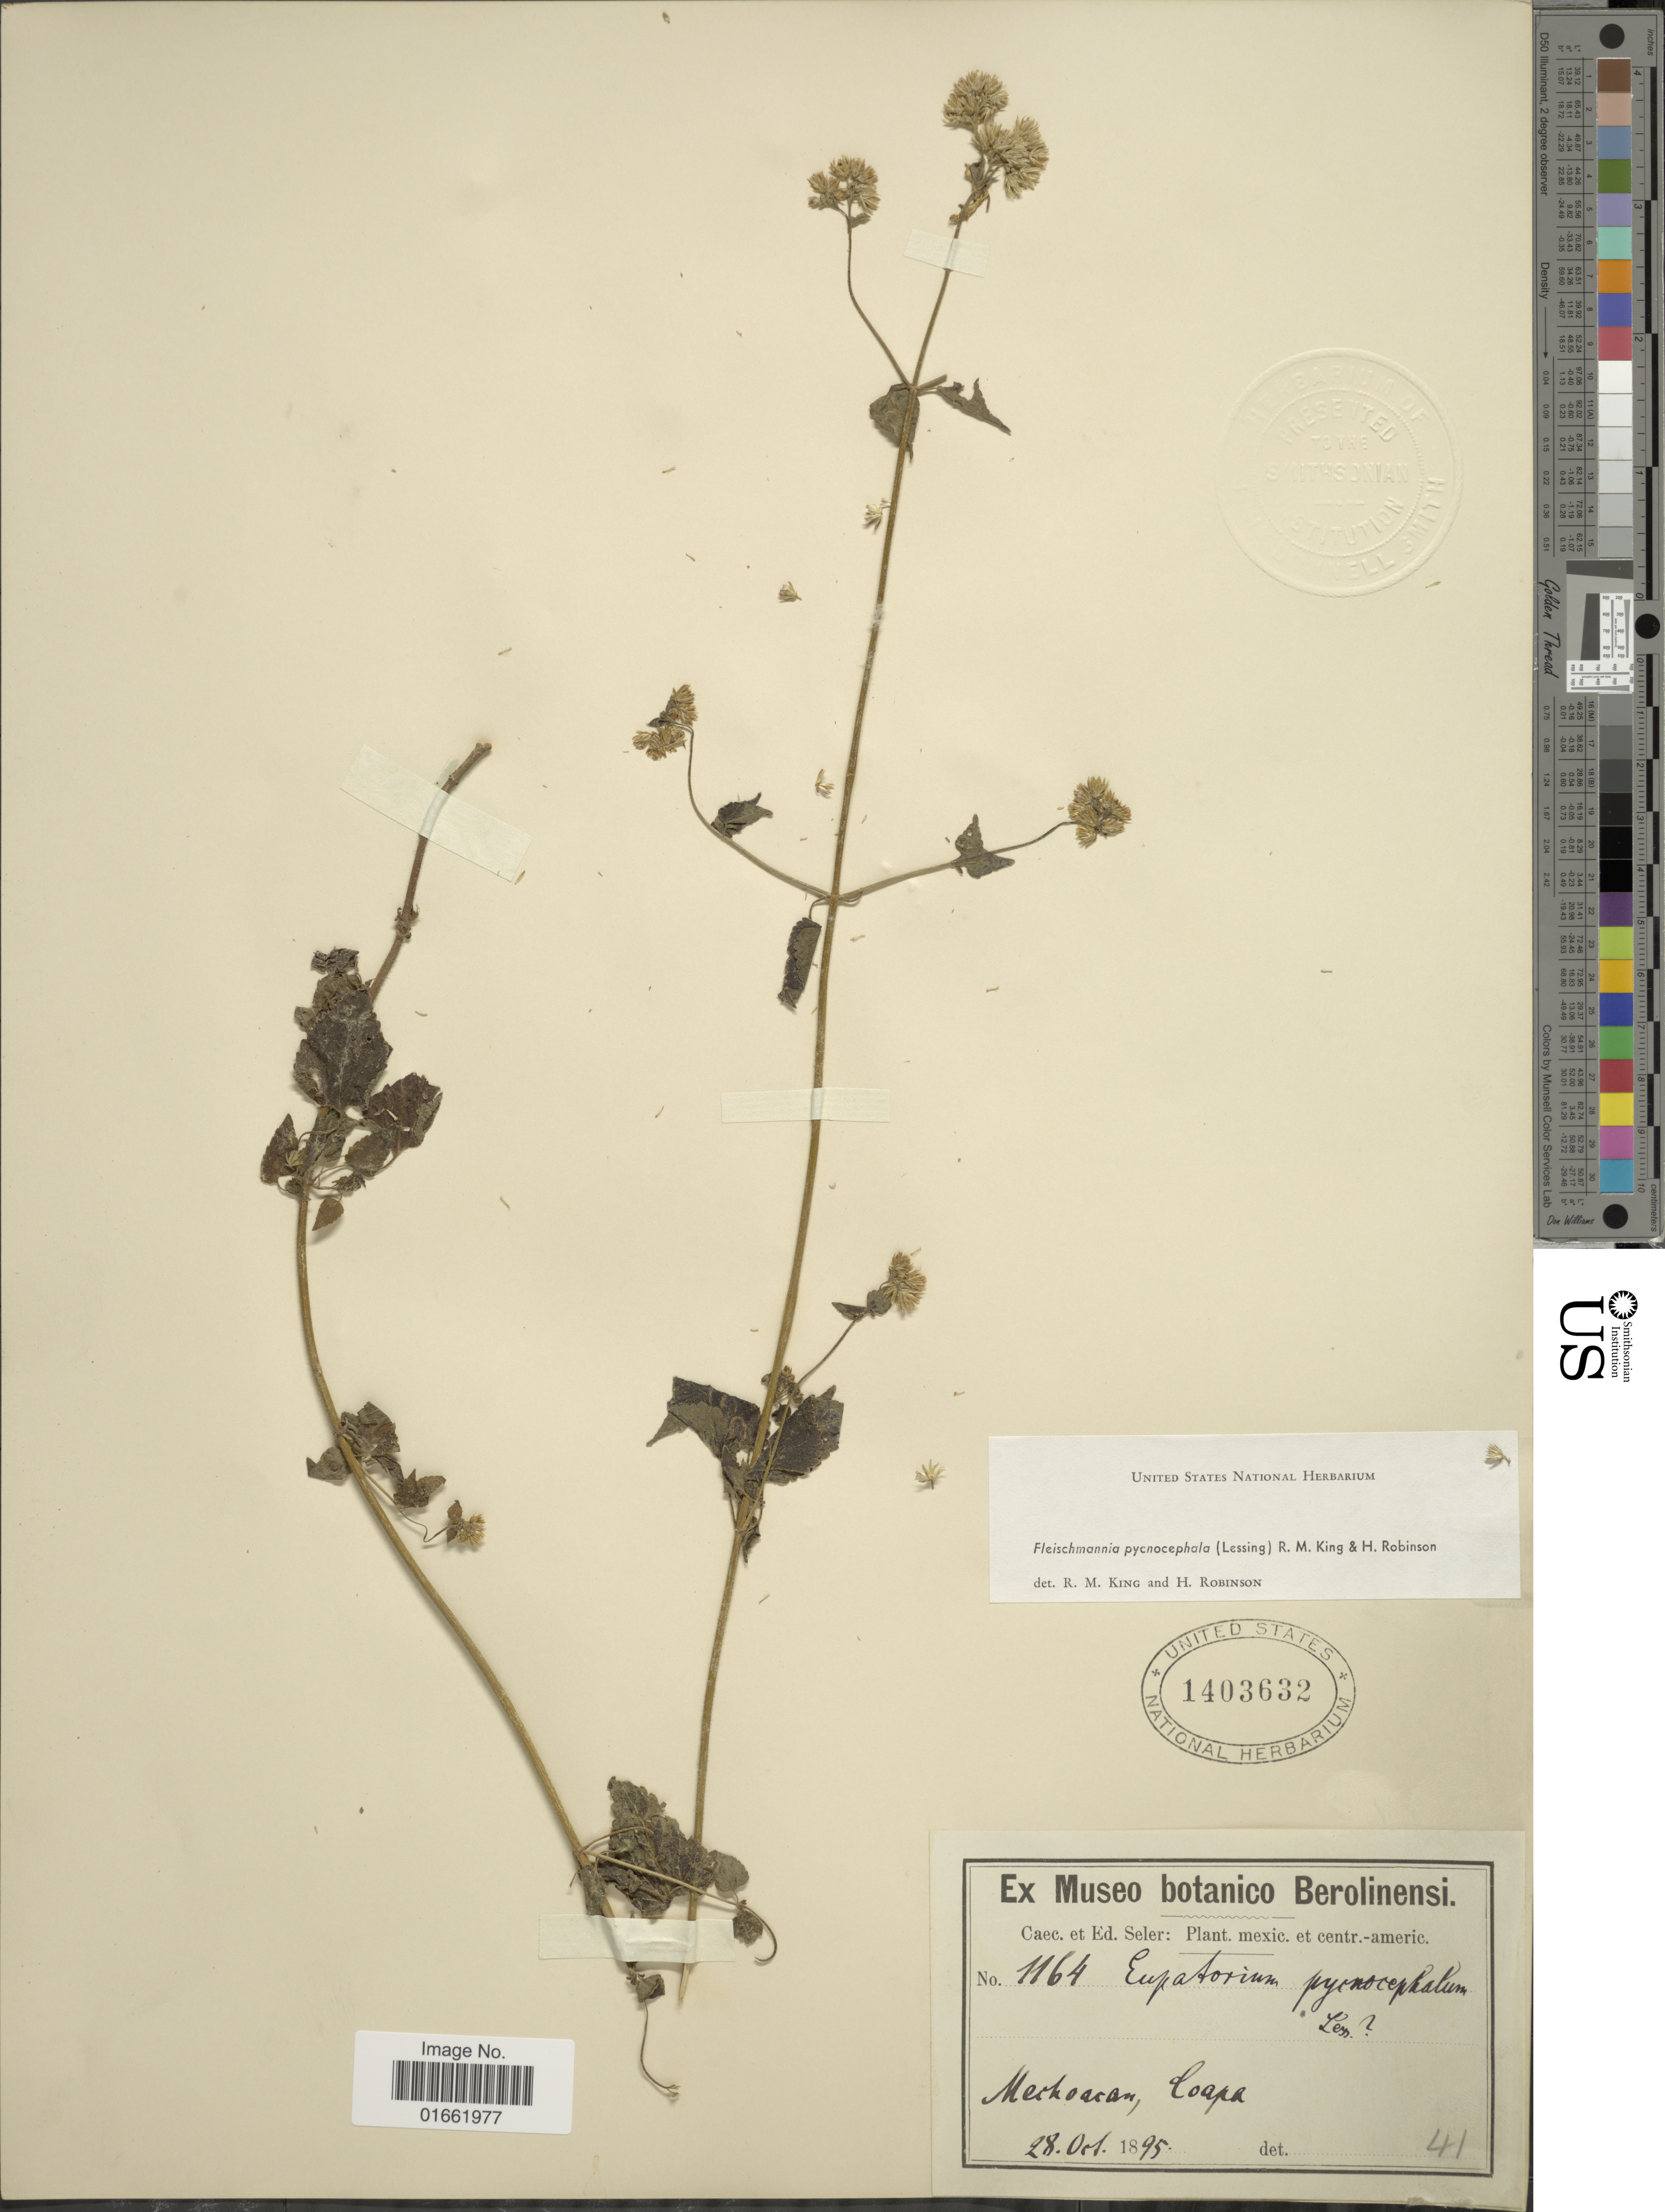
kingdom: Plantae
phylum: Tracheophyta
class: Magnoliopsida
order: Asterales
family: Asteraceae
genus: Fleischmannia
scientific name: Fleischmannia pycnocephala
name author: (Less.) R.M. King & H. Rob.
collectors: E. Seler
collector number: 1164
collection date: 1895-10-28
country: Mexico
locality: Mechoacan, Coapa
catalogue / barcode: US 1403632